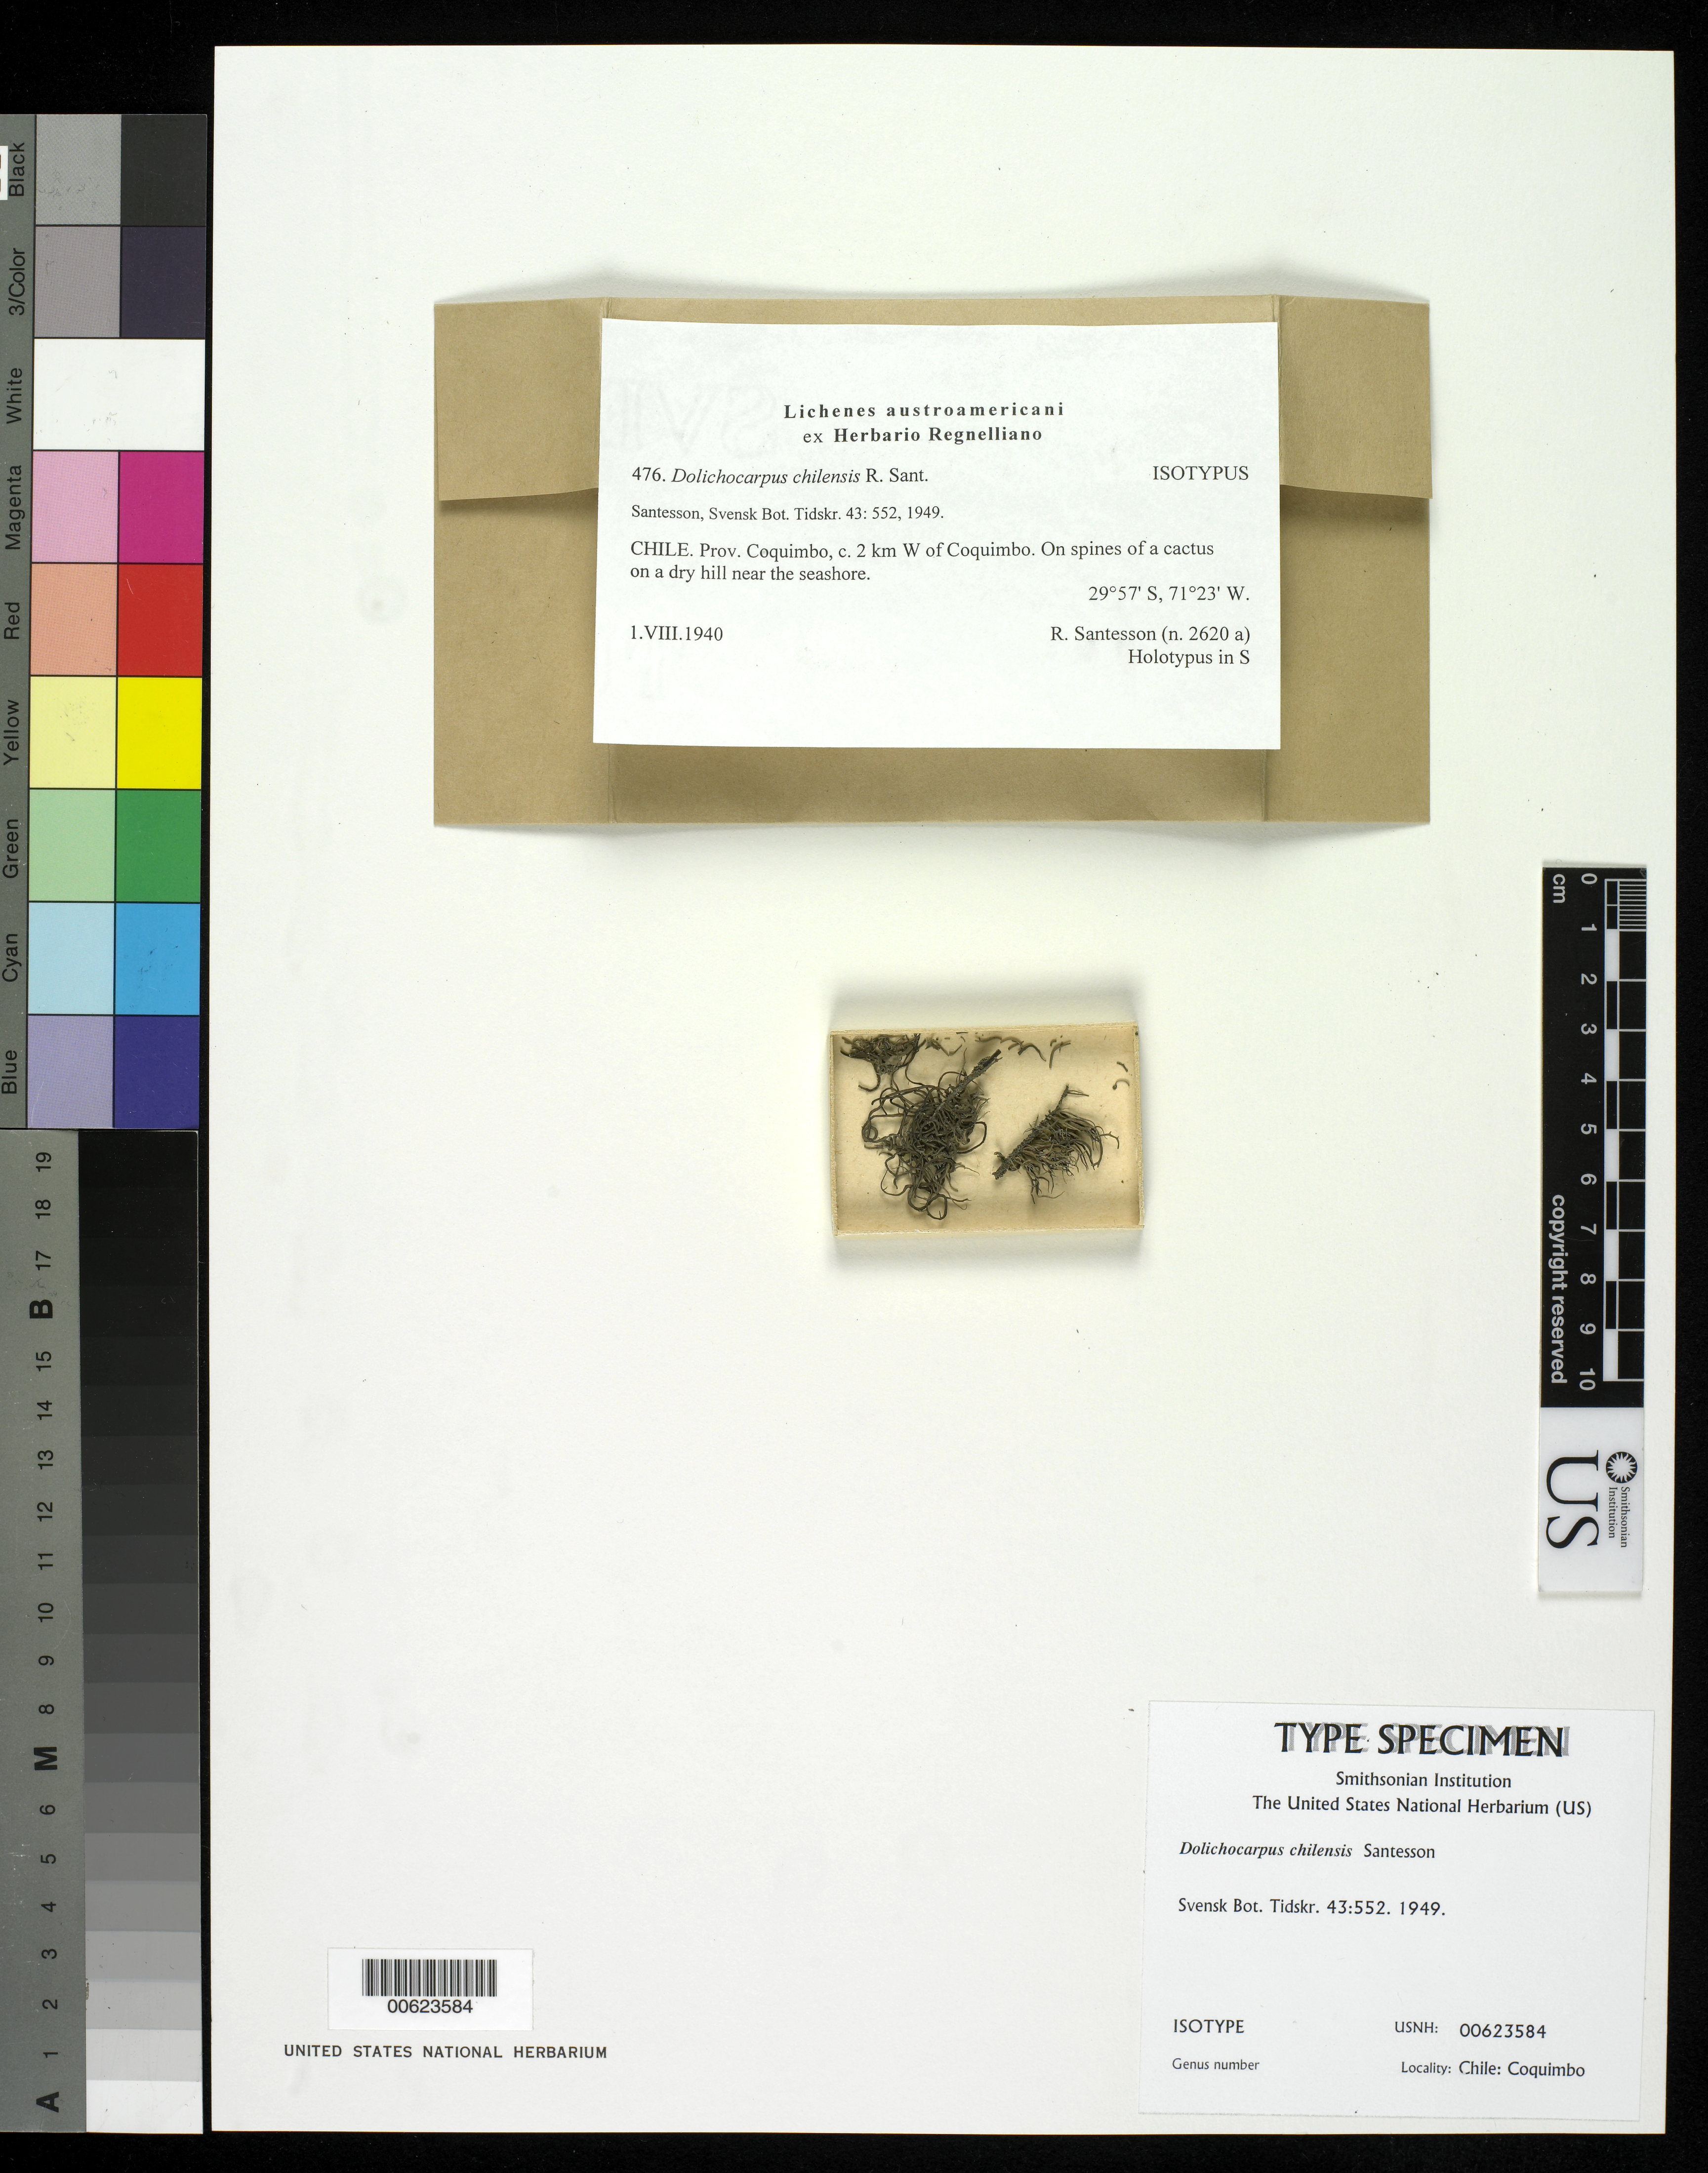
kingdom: Fungi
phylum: Ascomycota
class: Arthoniomycetes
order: Arthoniales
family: Opegraphaceae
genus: Dolichocarpus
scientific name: Dolichocarpus chilensis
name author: R. Sant.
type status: Isotype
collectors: R. Santesson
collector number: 2620 A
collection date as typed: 01 Aug 1940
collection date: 1940-08-01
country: Chile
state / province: Coquimbo (IV)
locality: Ca. 2 km W of Coquimbo.